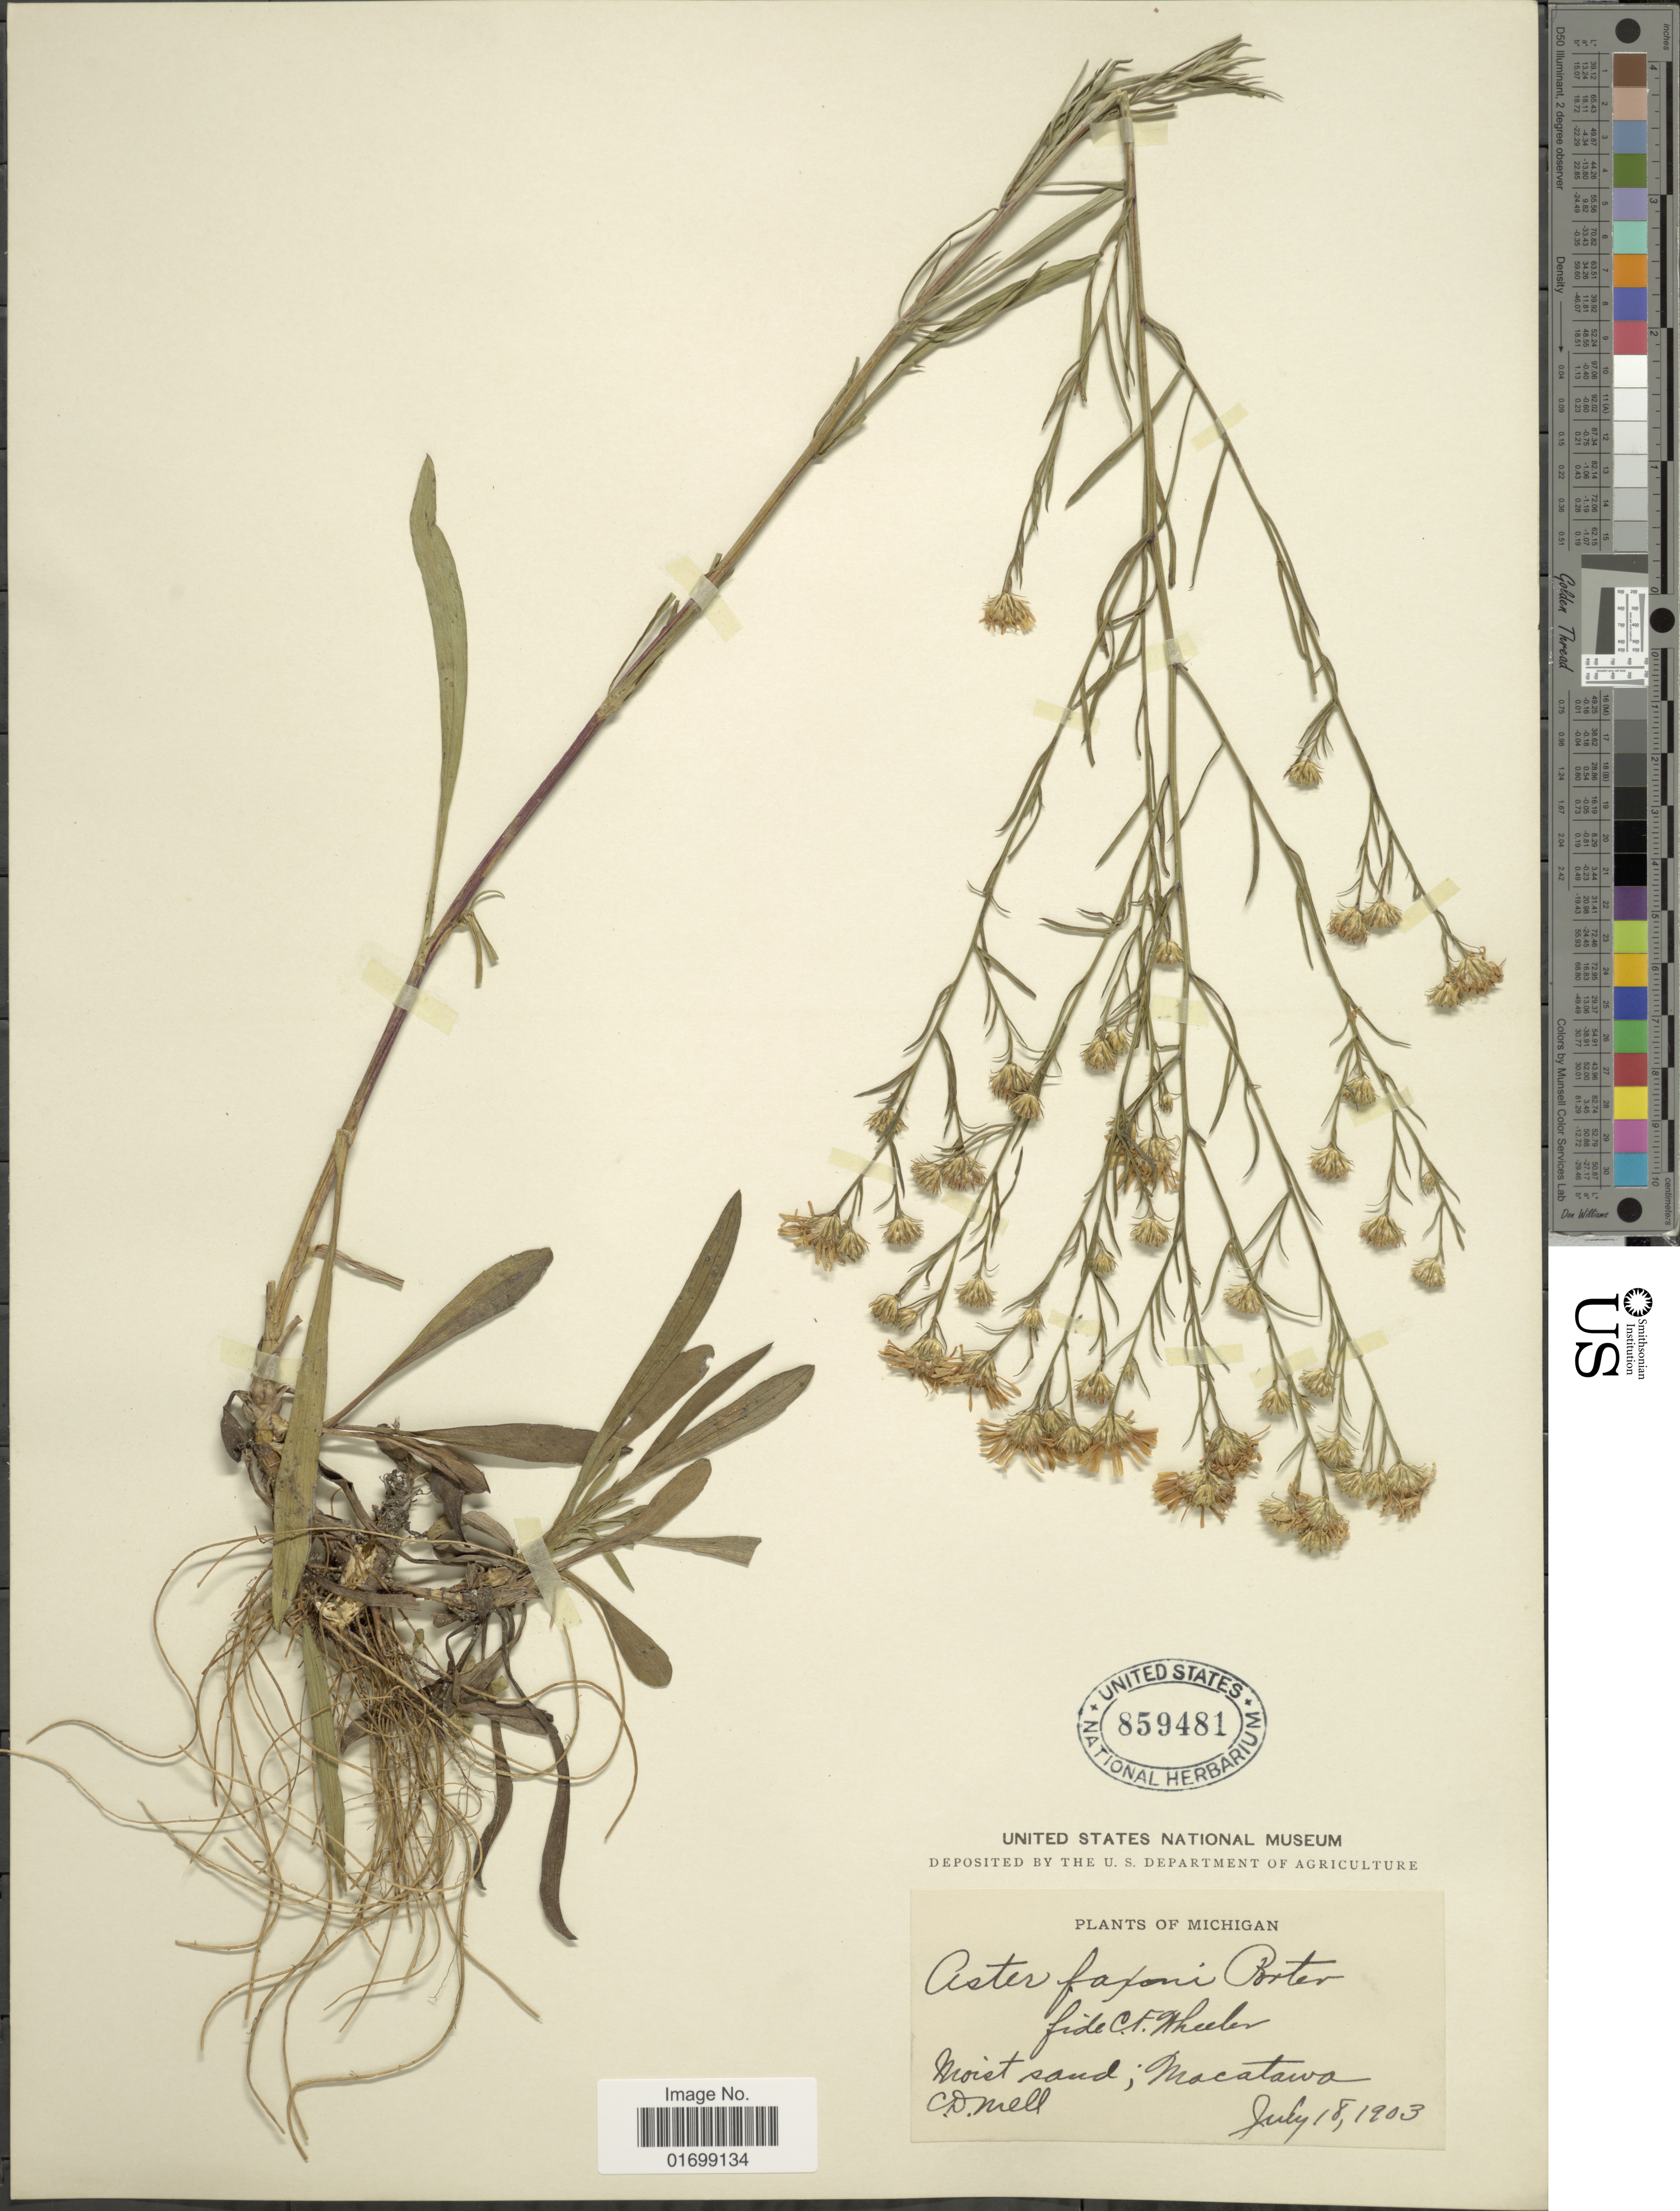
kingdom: Plantae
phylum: Tracheophyta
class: Magnoliopsida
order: Asterales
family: Asteraceae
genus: Symphyotrichum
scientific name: Symphyotrichum pilosum var. pringlei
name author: (A. Gray) G.L. Nesom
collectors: C. D. Mell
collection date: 1903-07-18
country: United States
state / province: Michigan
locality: Moist sand, Macatawa.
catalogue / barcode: US 859481